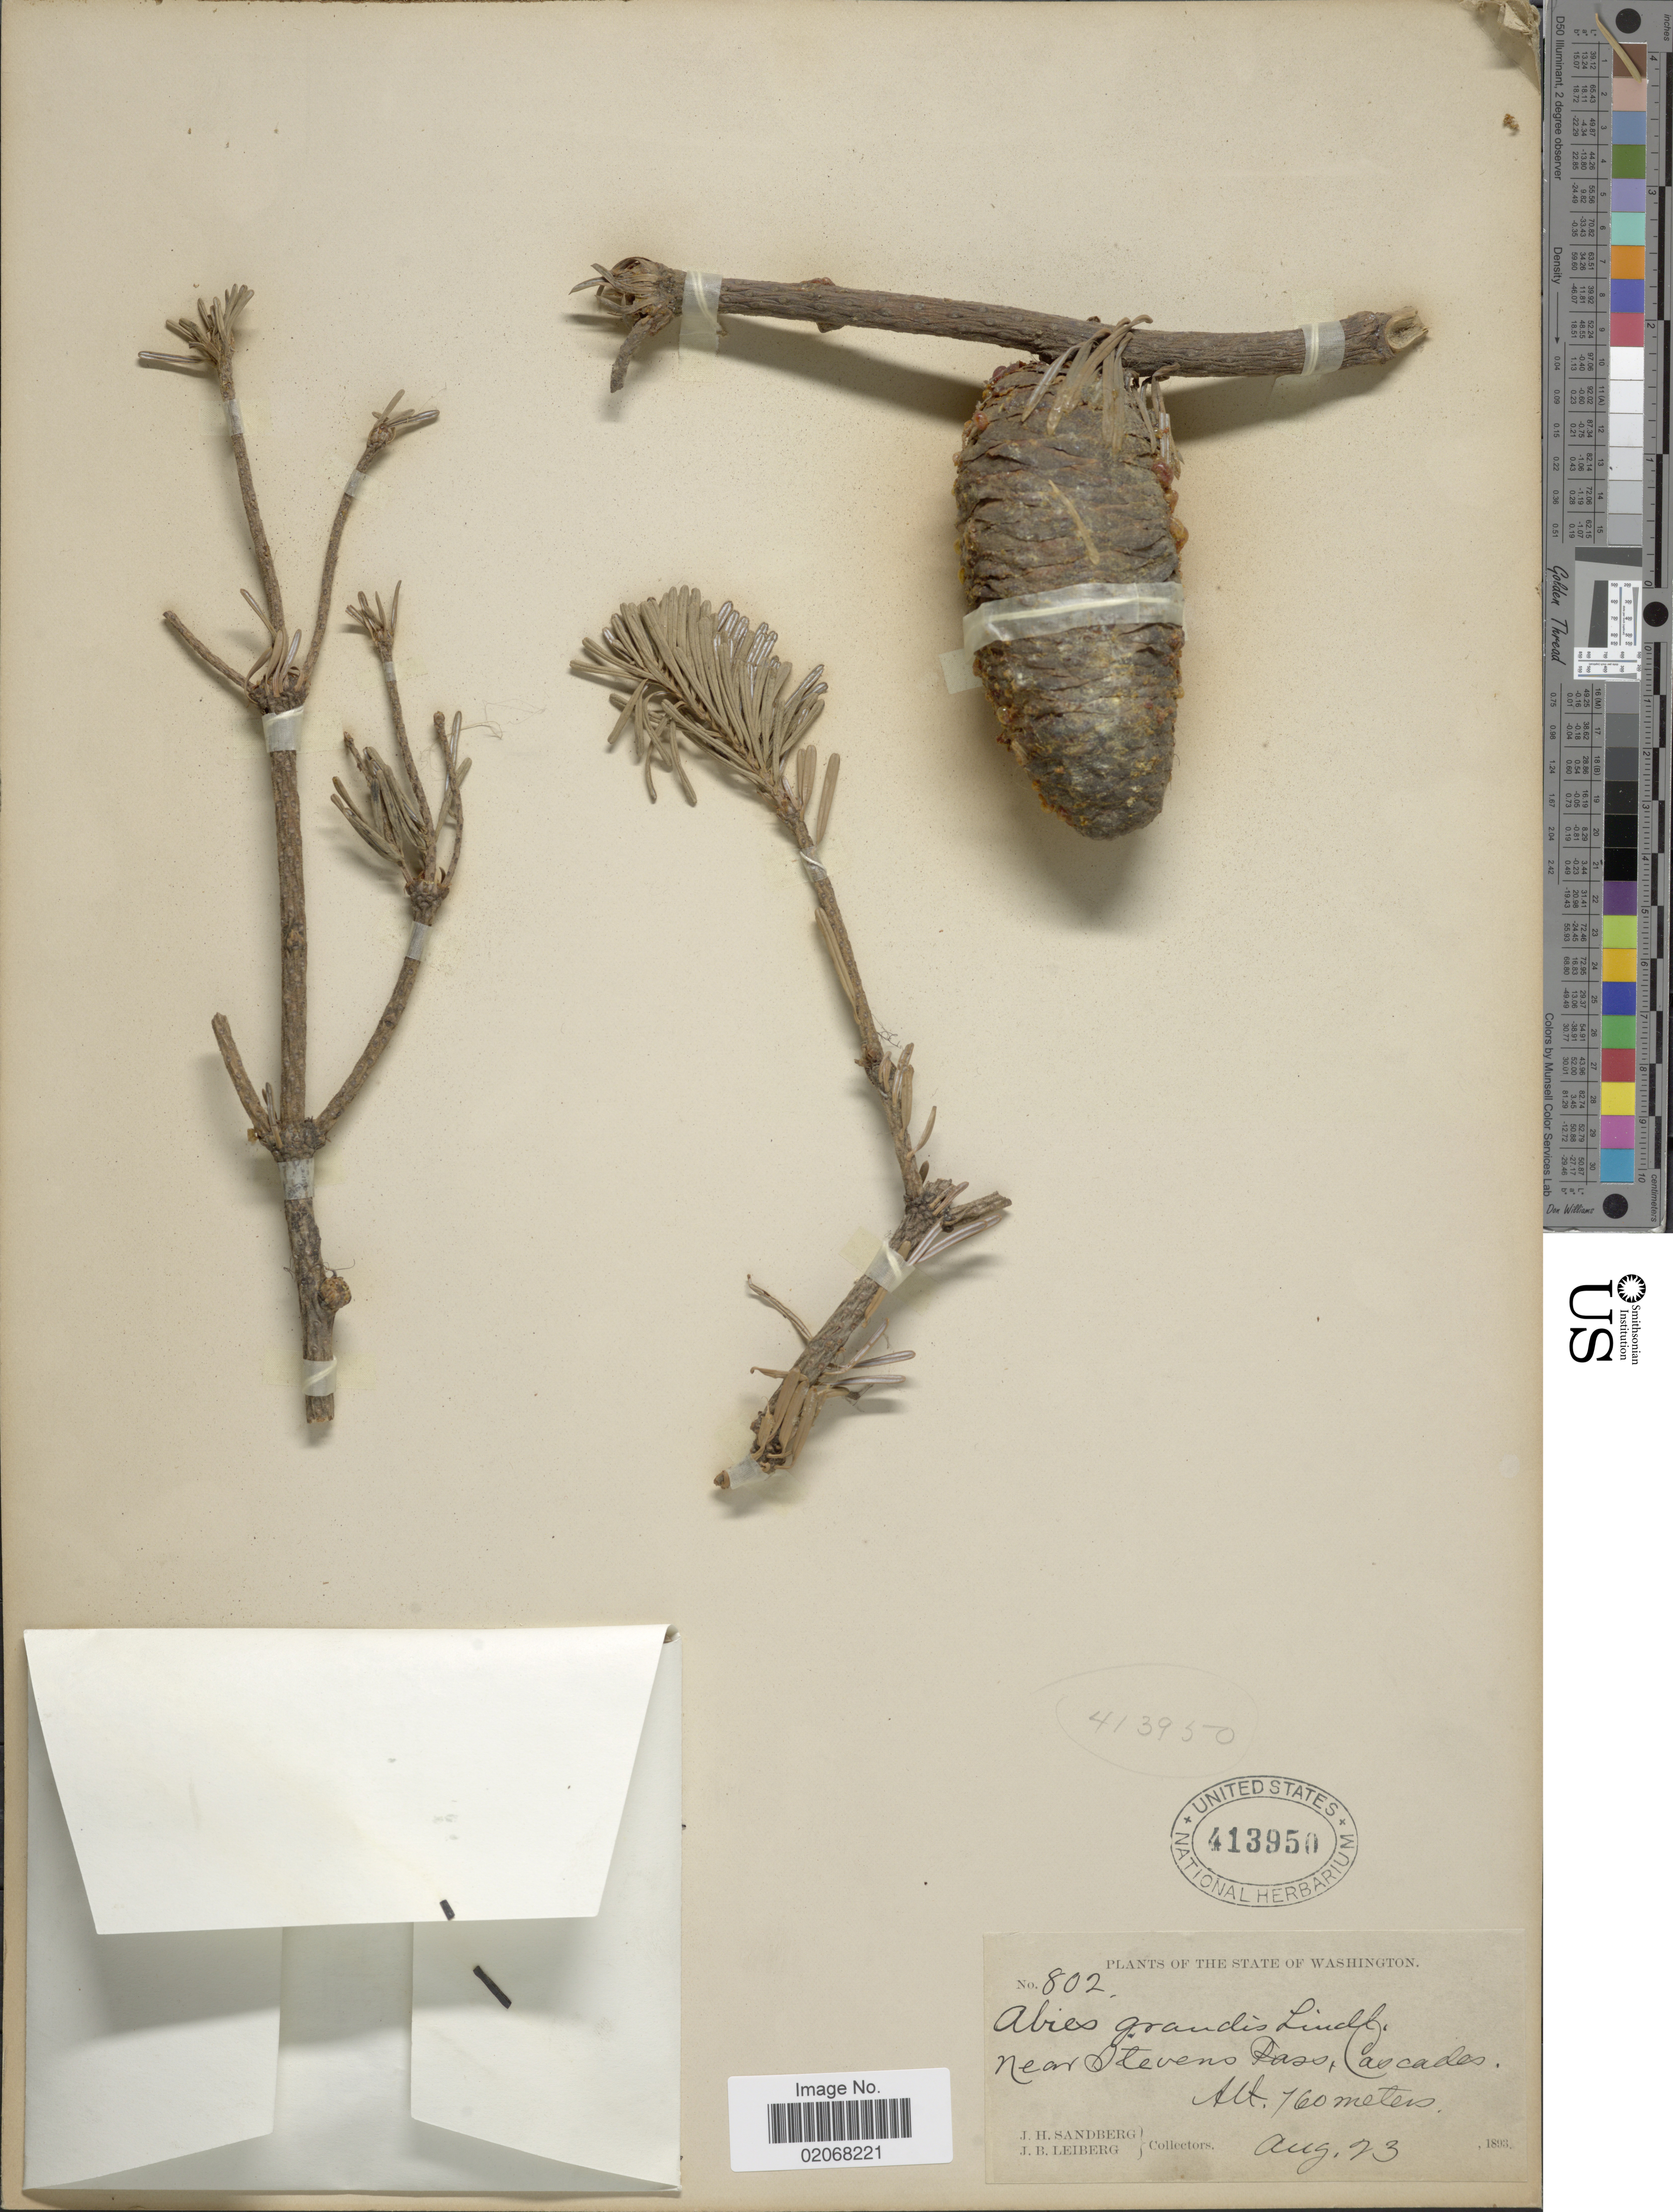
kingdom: Plantae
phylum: Tracheophyta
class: Pinopsida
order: Pinales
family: Pinaceae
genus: Abies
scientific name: Abies grandis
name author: (Douglas ex D. Don) Lindl.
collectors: J. H. Sandberg & J. B. Leiberg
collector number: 802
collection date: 1893-08-23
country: United States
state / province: Washington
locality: State of Washington, near Stevens Pass, Cascades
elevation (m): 760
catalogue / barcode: US 413950